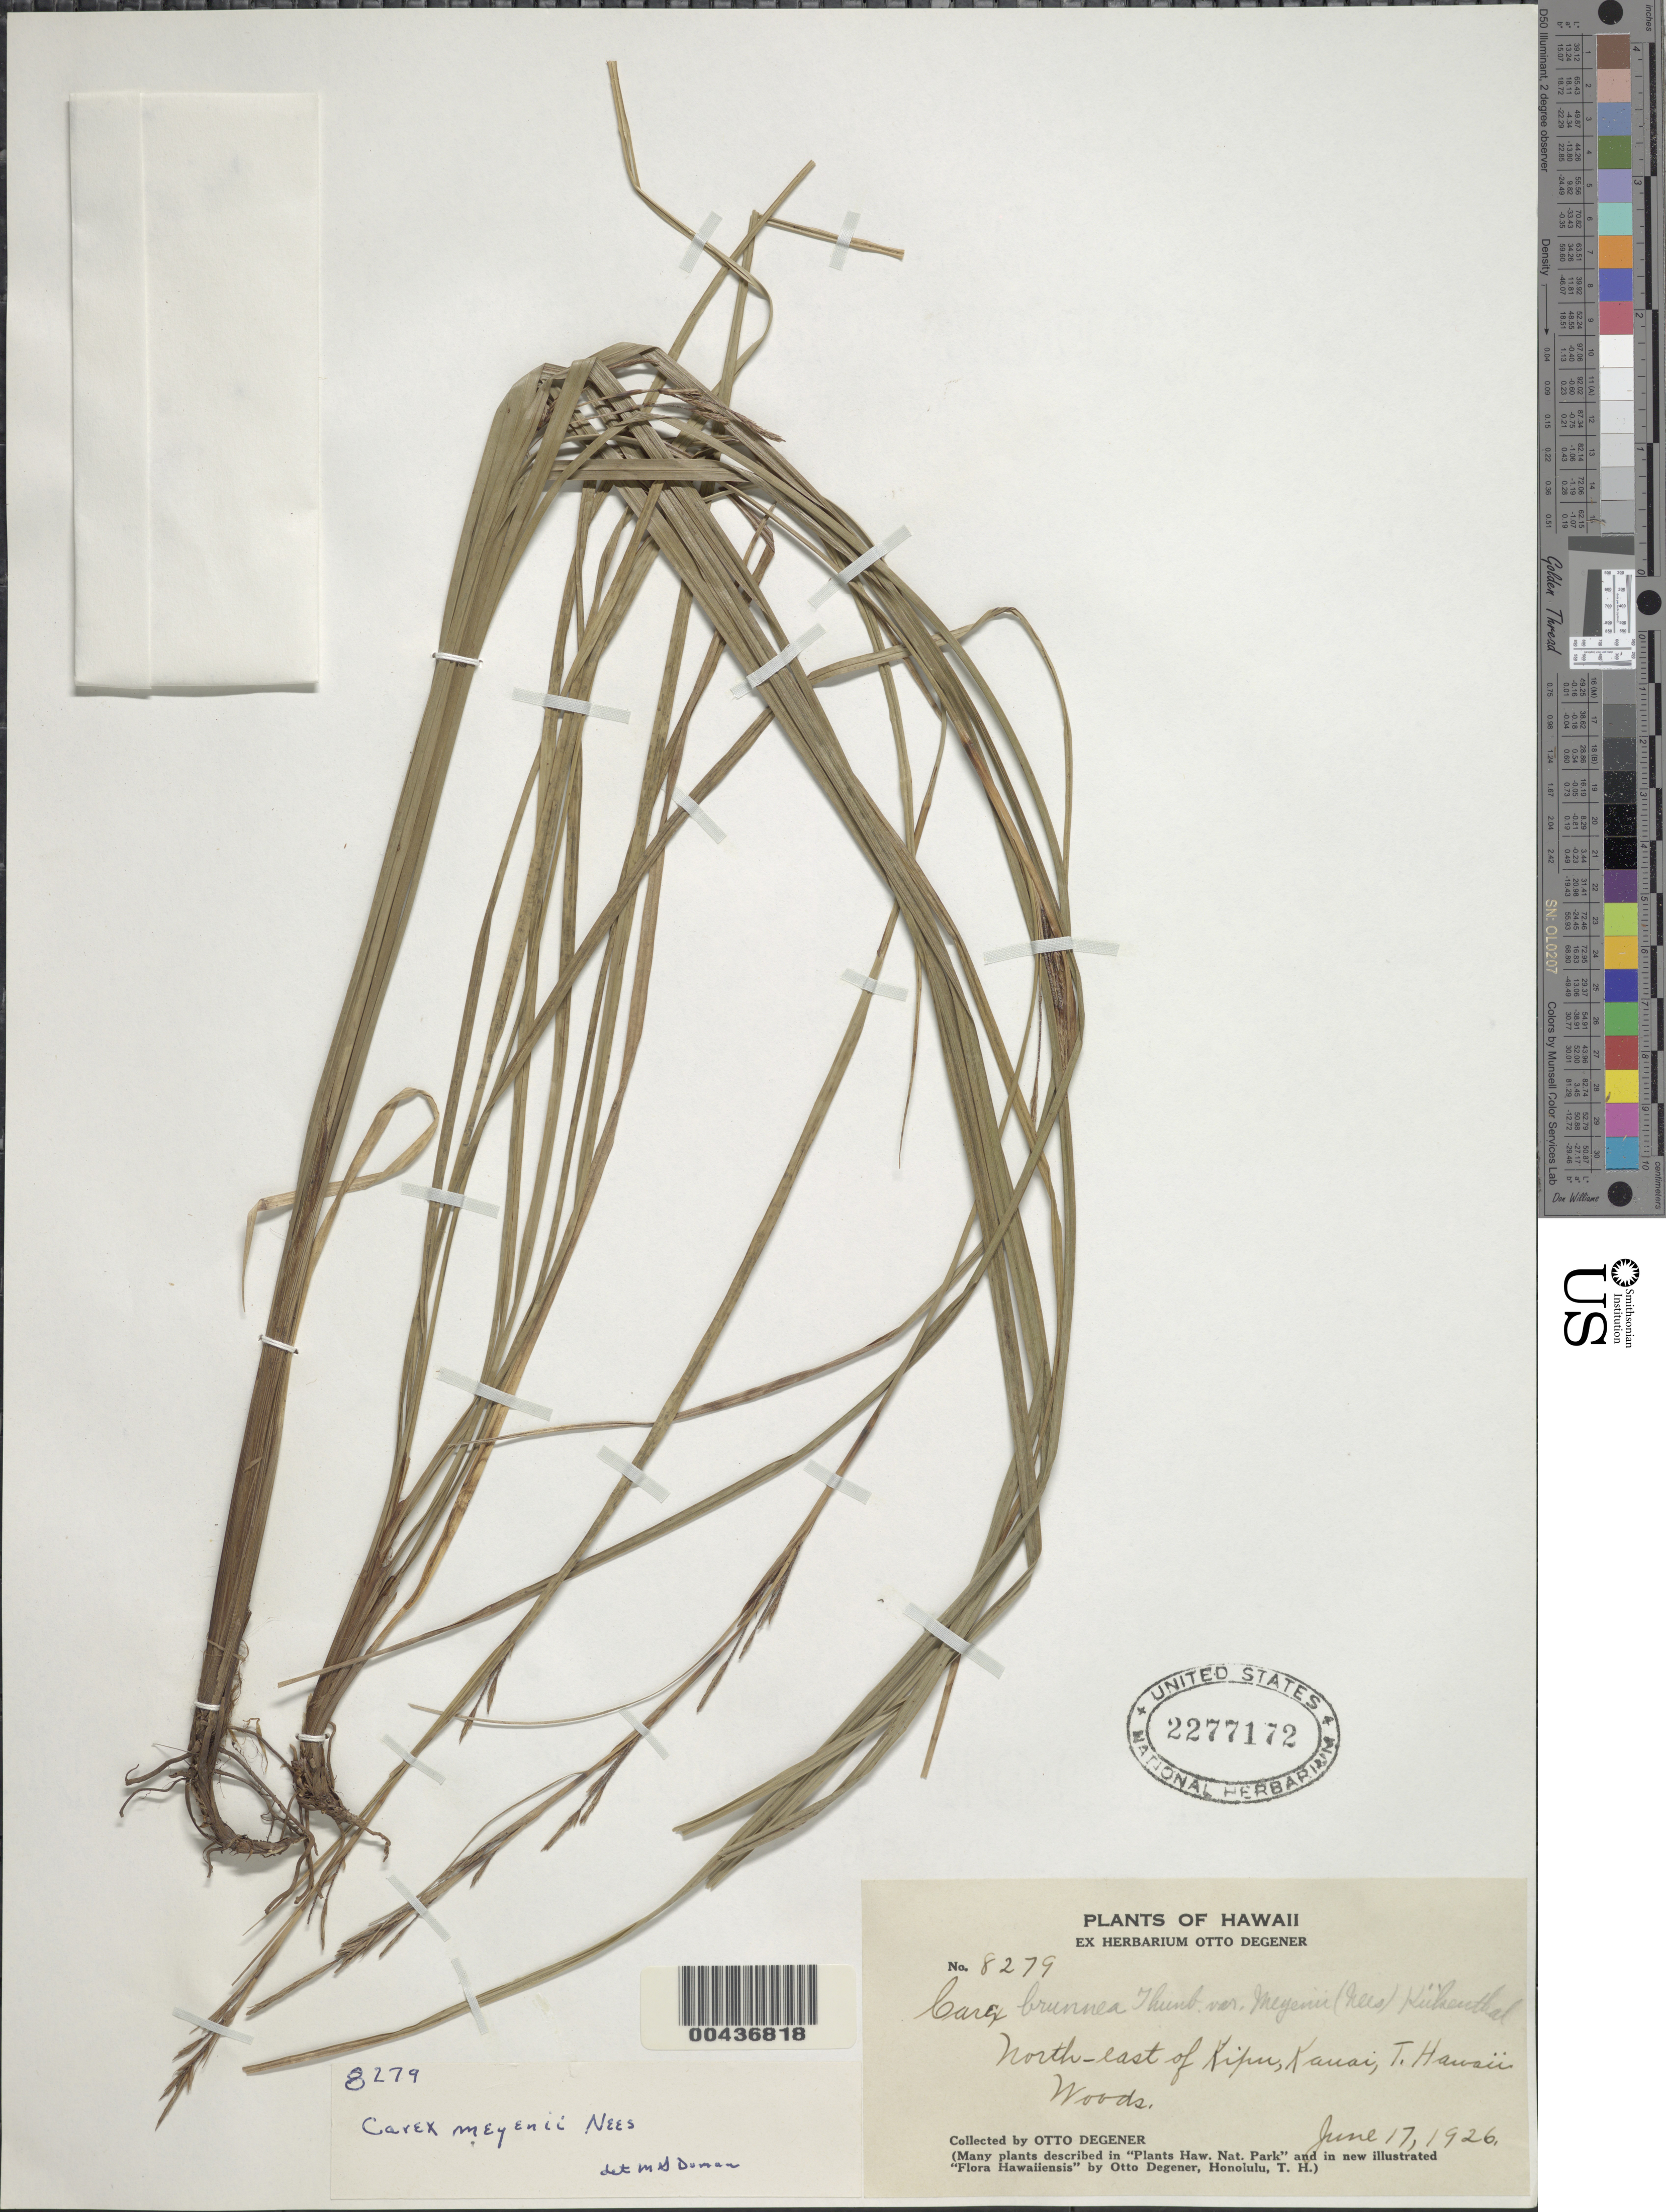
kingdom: Plantae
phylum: Tracheophyta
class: Liliopsida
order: Poales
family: Cyperaceae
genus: Carex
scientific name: Carex meyenii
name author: Nees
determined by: Duman, M. G.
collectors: O. Degener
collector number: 8279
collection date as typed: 17 Jun 1926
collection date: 1926-06-17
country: United States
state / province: Hawaii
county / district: Kauai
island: Kaua'i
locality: Northeast of Kipu, Kauai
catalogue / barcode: US 2277172